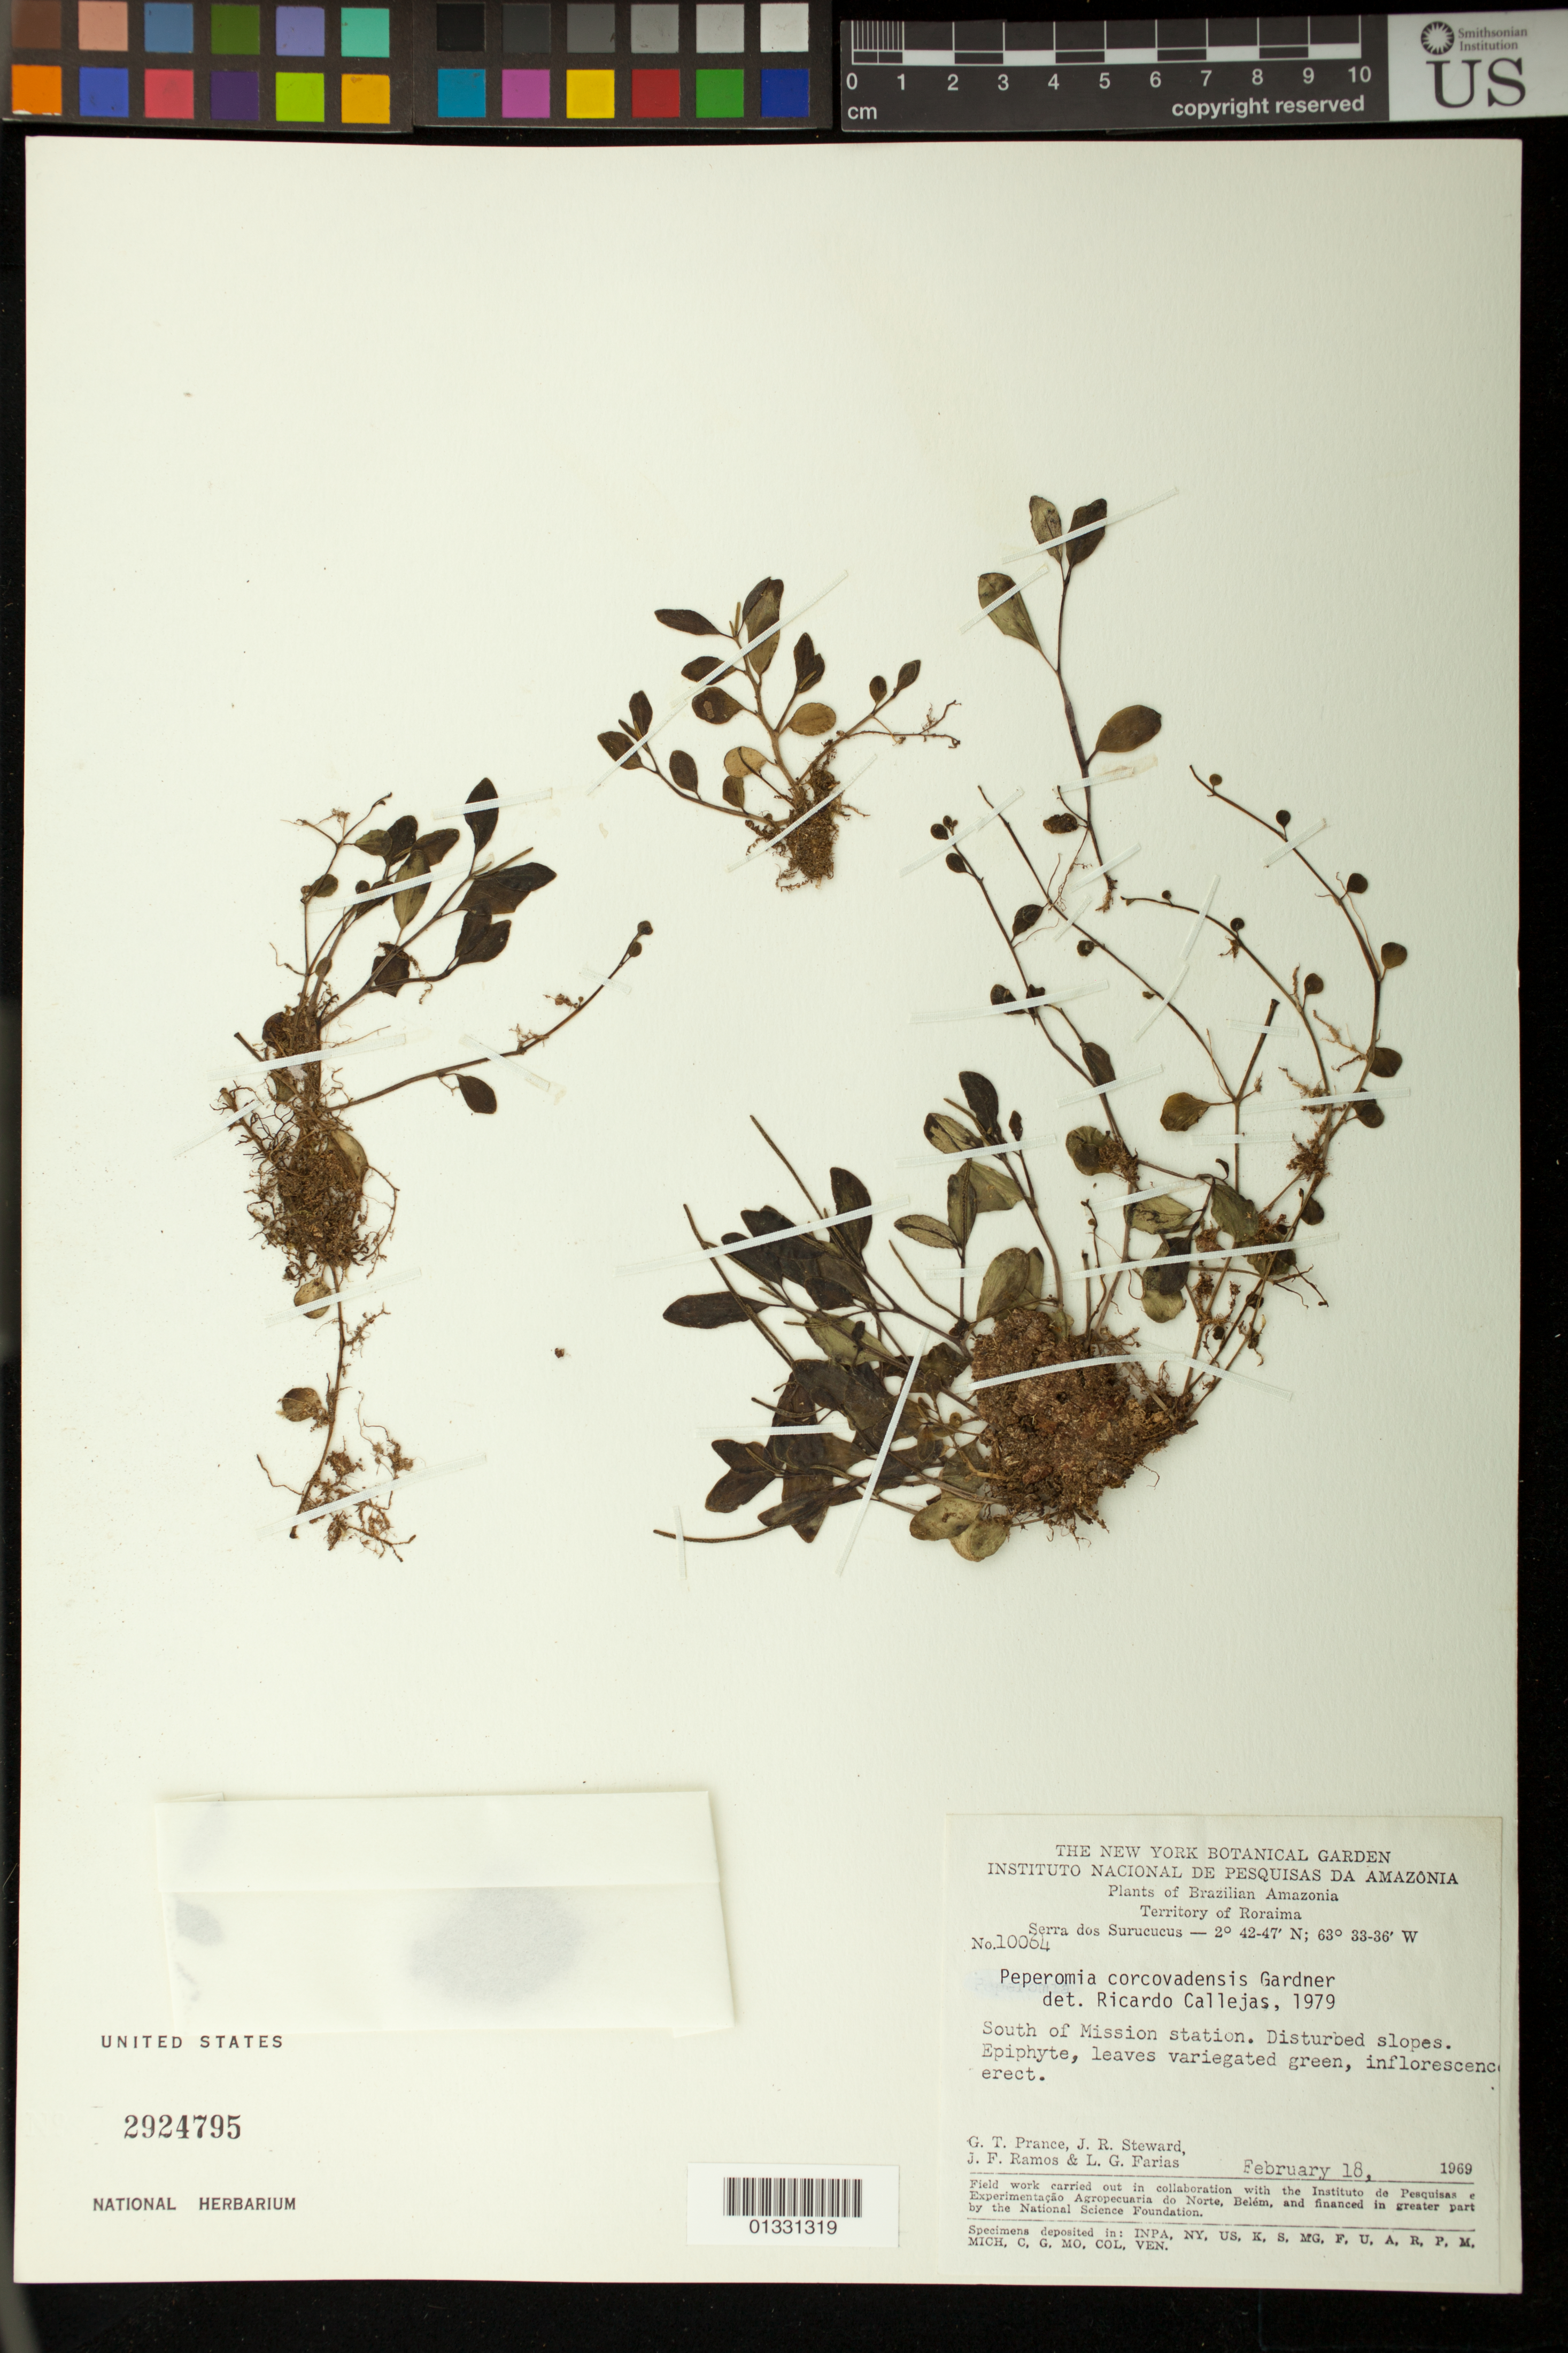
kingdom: Plantae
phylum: Tracheophyta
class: Magnoliopsida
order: Piperales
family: Piperaceae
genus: Peperomia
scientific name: Peperomia corcovadensis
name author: Gardner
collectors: G. T. Prance, J. R. Steward, J. F. Ramos & L. G. Farias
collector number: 10064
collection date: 1969-02-18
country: Brazil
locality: Serra dos Surucucus. South of Mission station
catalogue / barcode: US 2924795